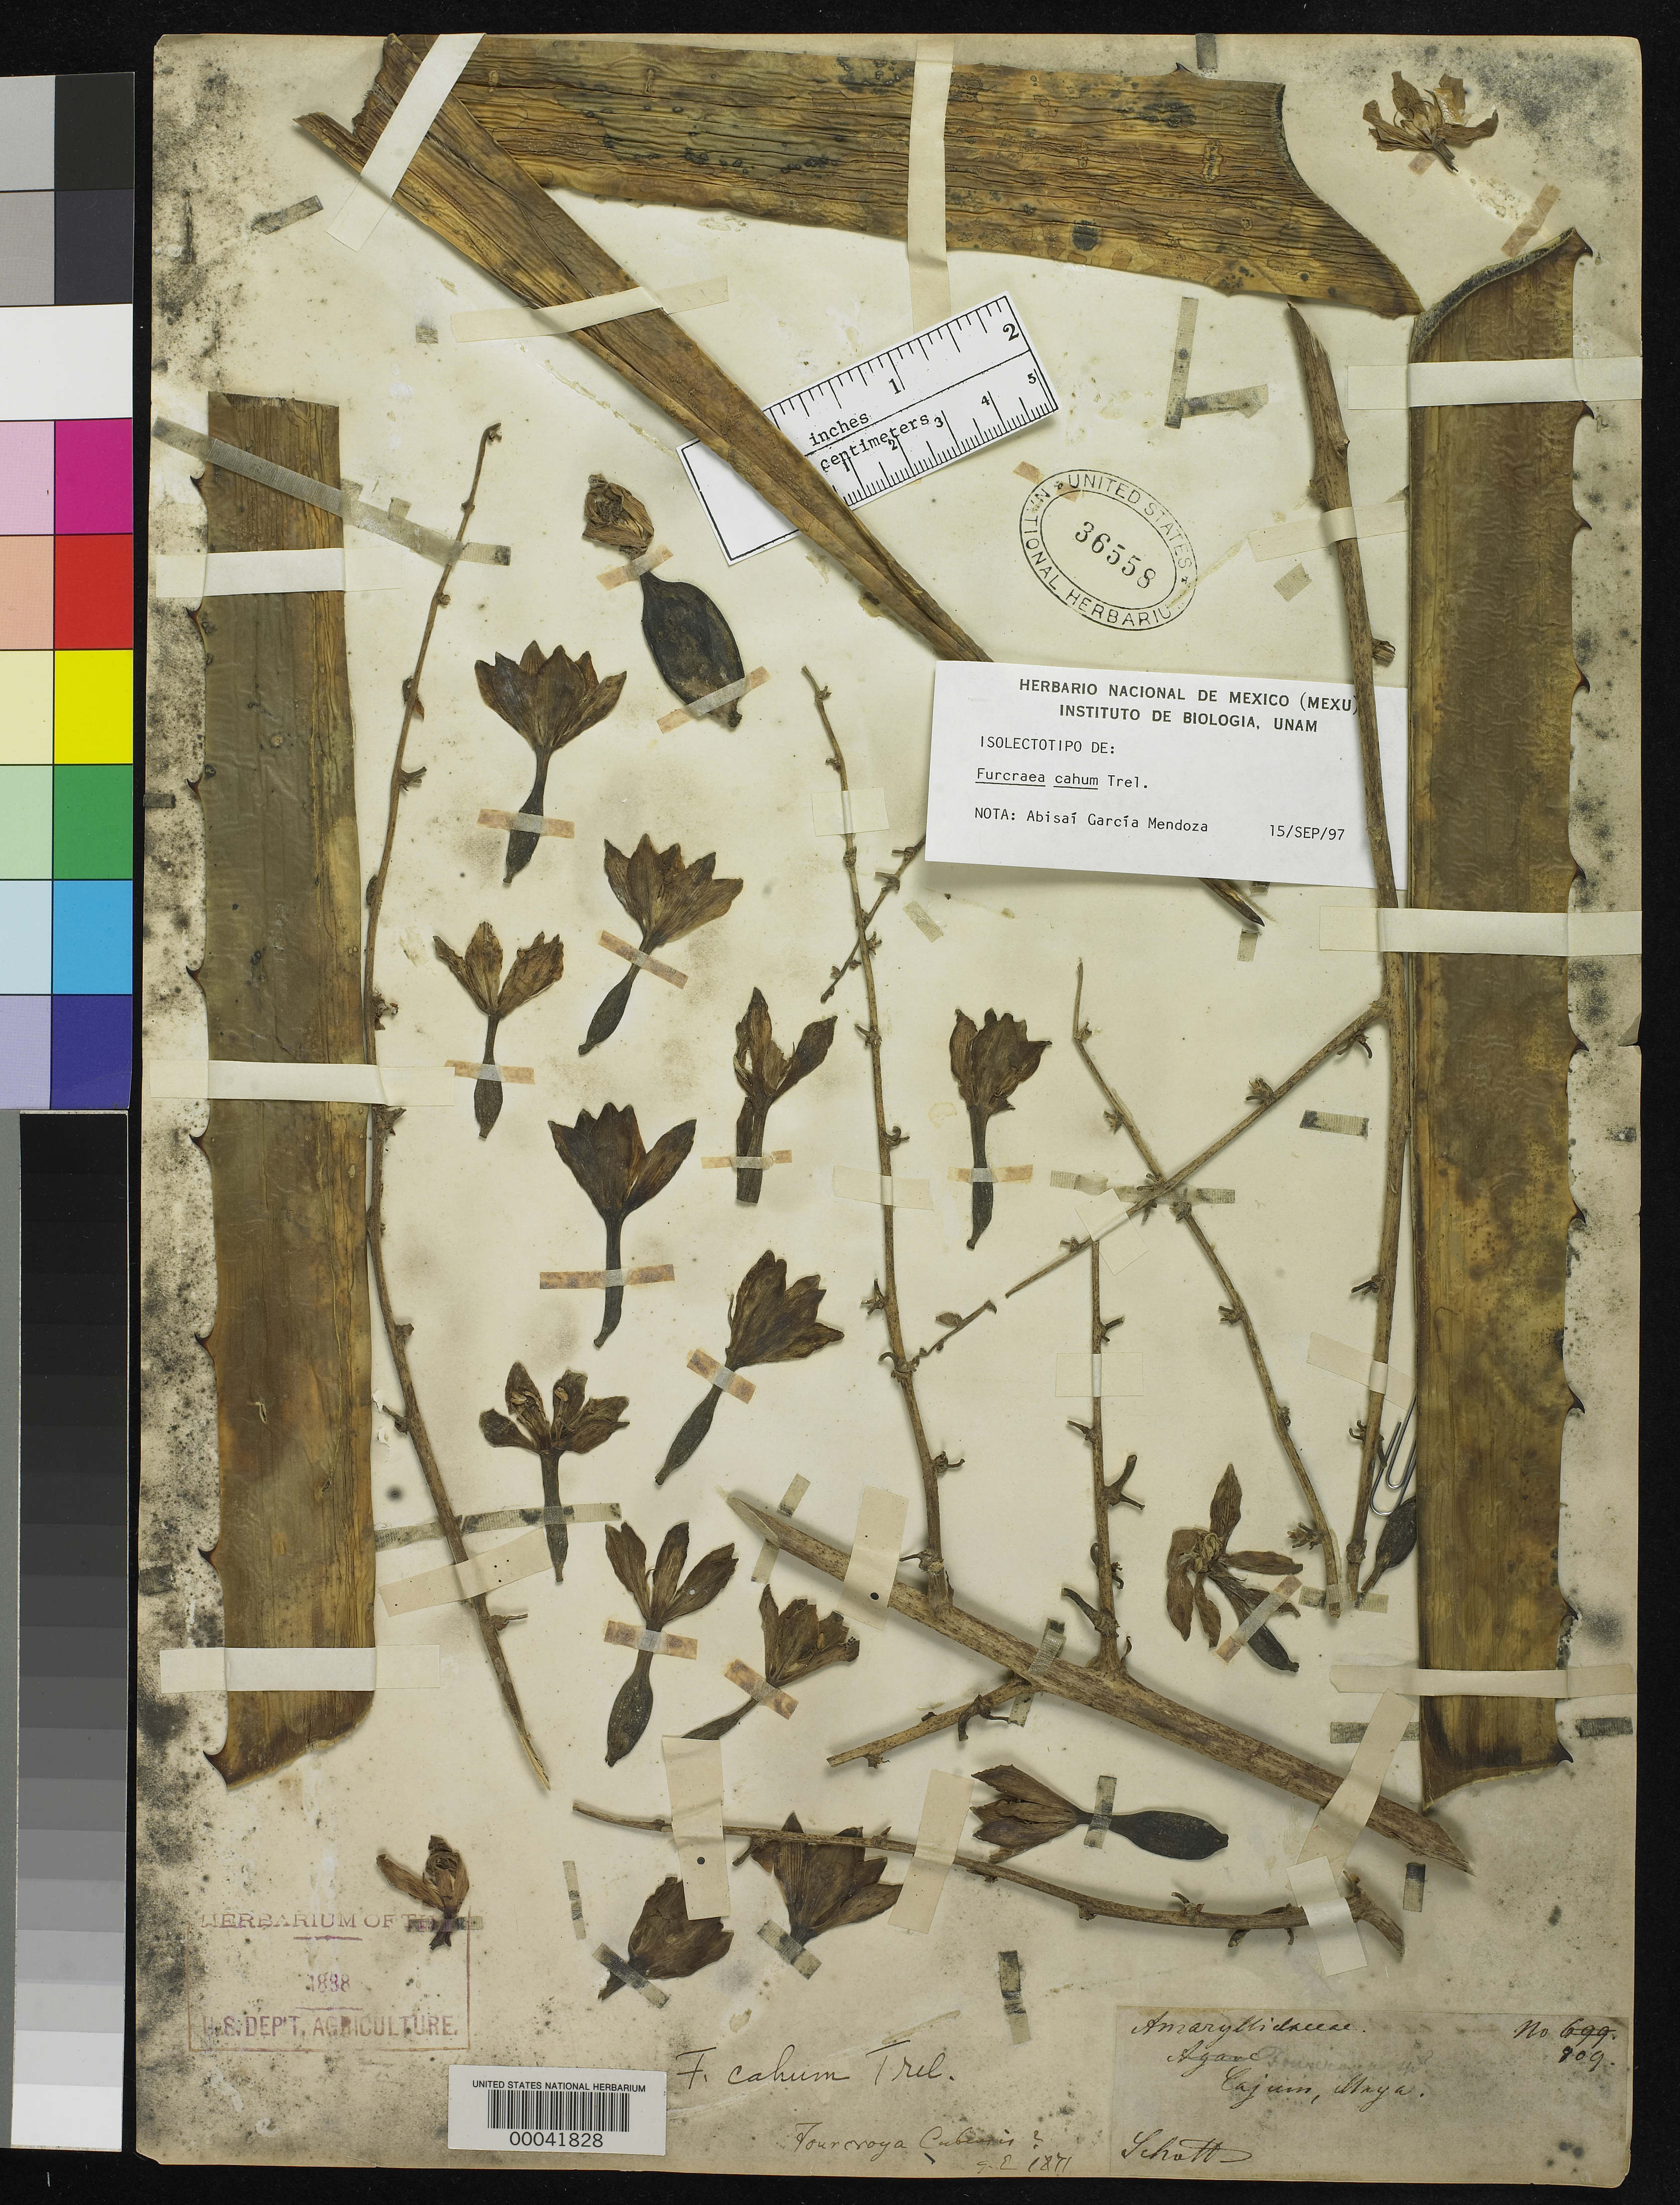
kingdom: Plantae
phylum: Tracheophyta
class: Liliopsida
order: Asparagales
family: Asparagaceae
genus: Furcraea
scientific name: Furcraea cahum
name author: Trel.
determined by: García-Mendoza, A.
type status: Isolectotype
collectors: A. C. V. Schott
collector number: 809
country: Mexico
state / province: Yucatán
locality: Cajum, Maya. [Lecto at MO: Cajum, Maya. Camino de Lisal. Yucatan.]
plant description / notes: Lectotype at MO.; US sheet without date; date on lectotype at MO 9 Nov. 1865.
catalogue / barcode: US 36558